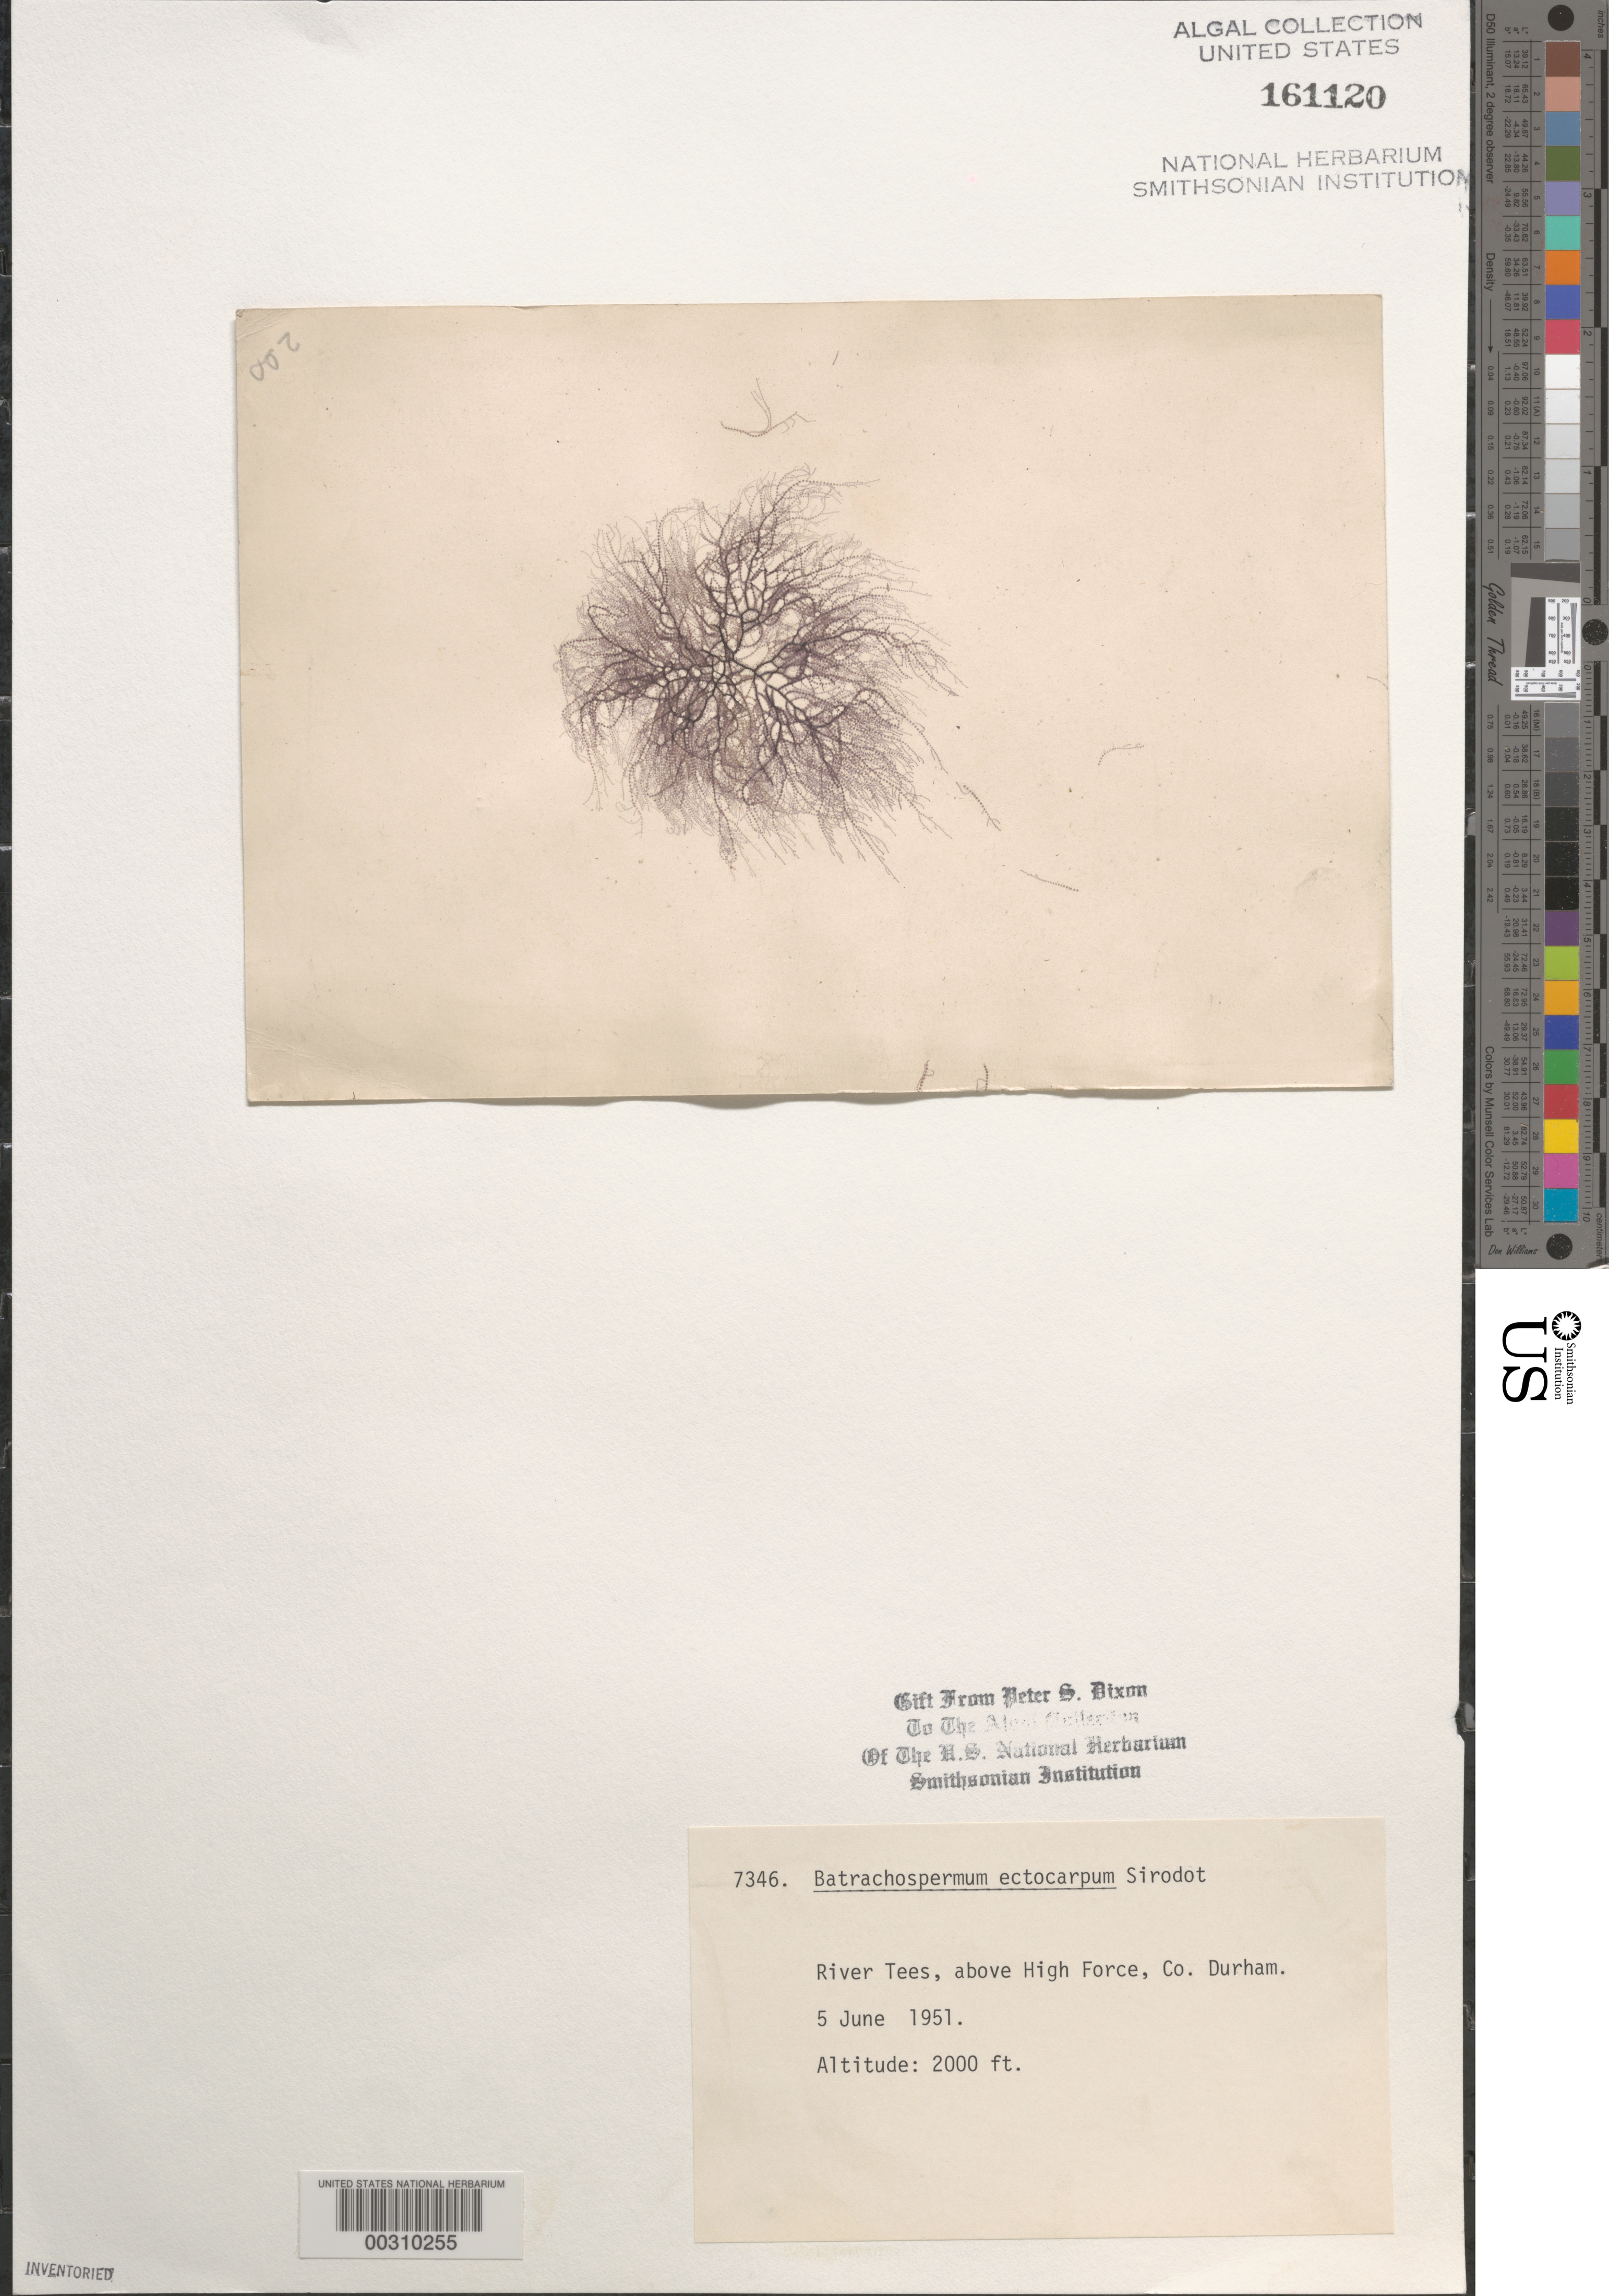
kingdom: Plantae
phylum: Rhodophyta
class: Florideophyceae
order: Batrachospermales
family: Batrachospermaceae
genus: Sheathia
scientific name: Sheathia boryana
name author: (Sirodot) Salomaki & M.L. Vis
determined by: Algae name updating Project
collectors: P. S. Dixon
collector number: PSD 7346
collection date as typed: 05 Jun 1951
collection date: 1951-06-05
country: United Kingdom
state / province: England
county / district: Durham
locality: River Tees, above High Force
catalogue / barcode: US 161120